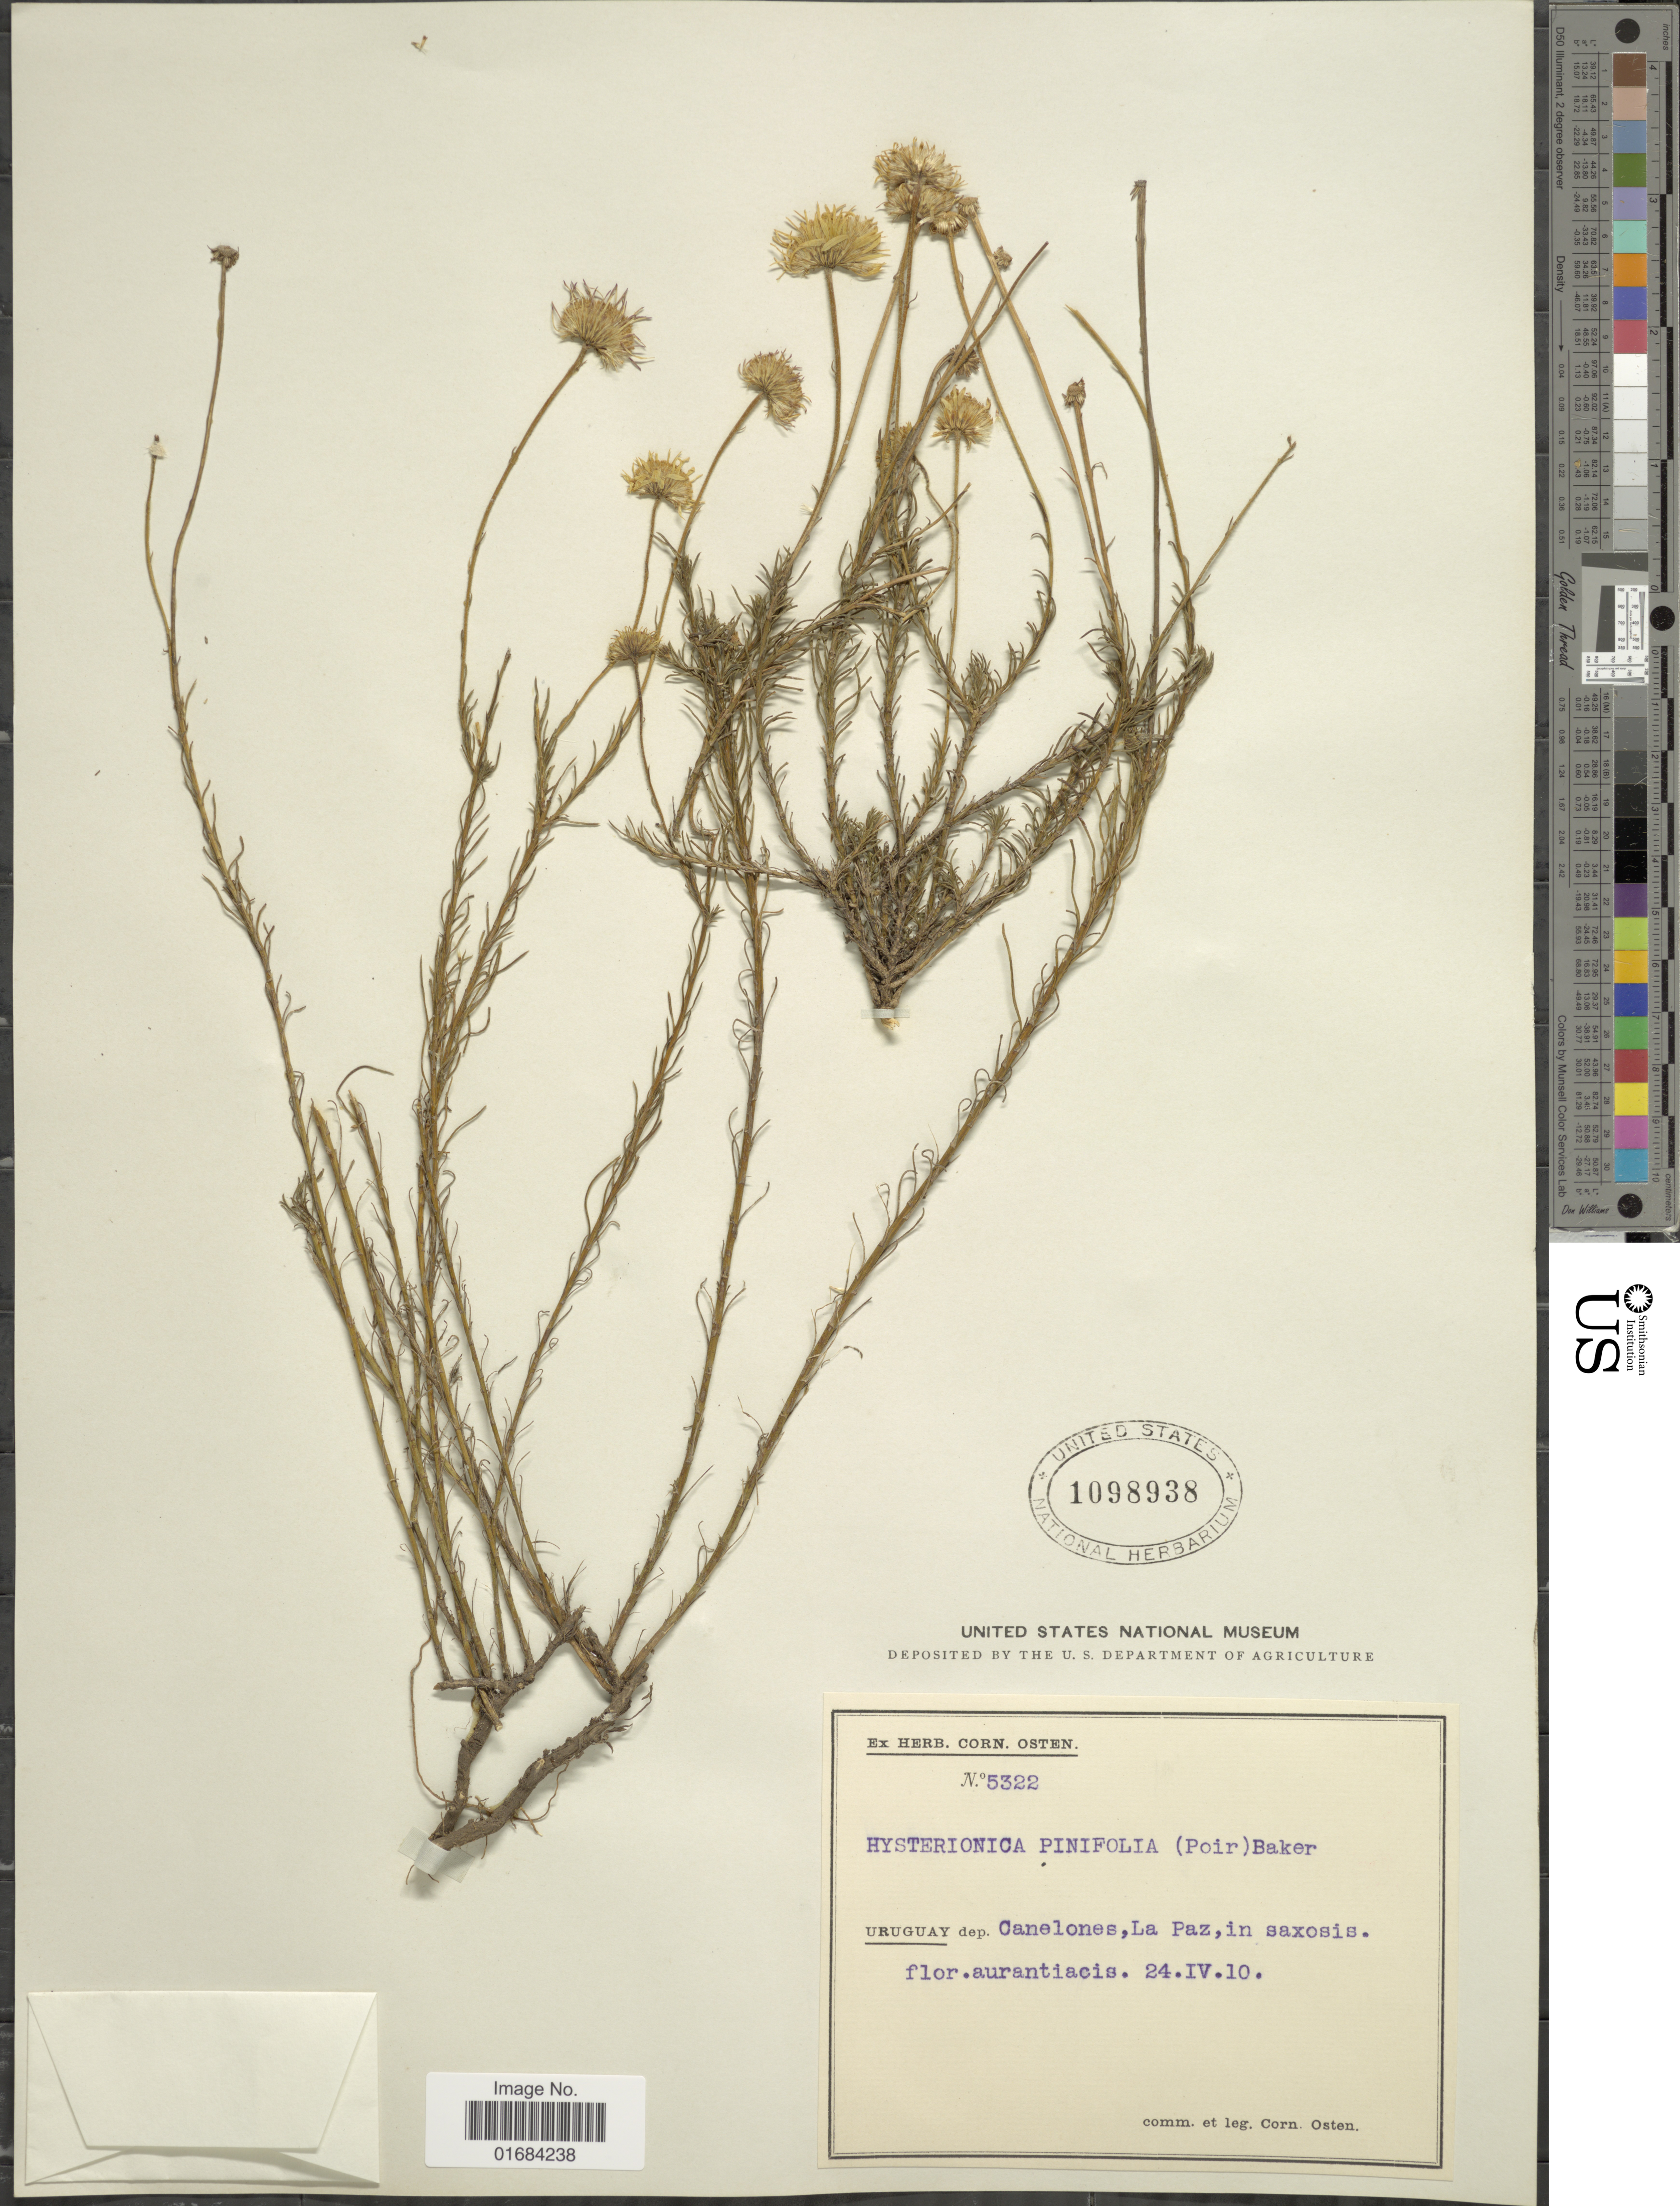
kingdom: Plantae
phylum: Tracheophyta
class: Magnoliopsida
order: Asterales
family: Asteraceae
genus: Neja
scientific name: Neja pinifolia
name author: (Poir.) G.L. Nesom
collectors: C. Osten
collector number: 5322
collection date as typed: Transcribed d/m/y: 24/4/10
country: Uruguay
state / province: Canelones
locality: La Paz, in saxosis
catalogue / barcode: US 1098938